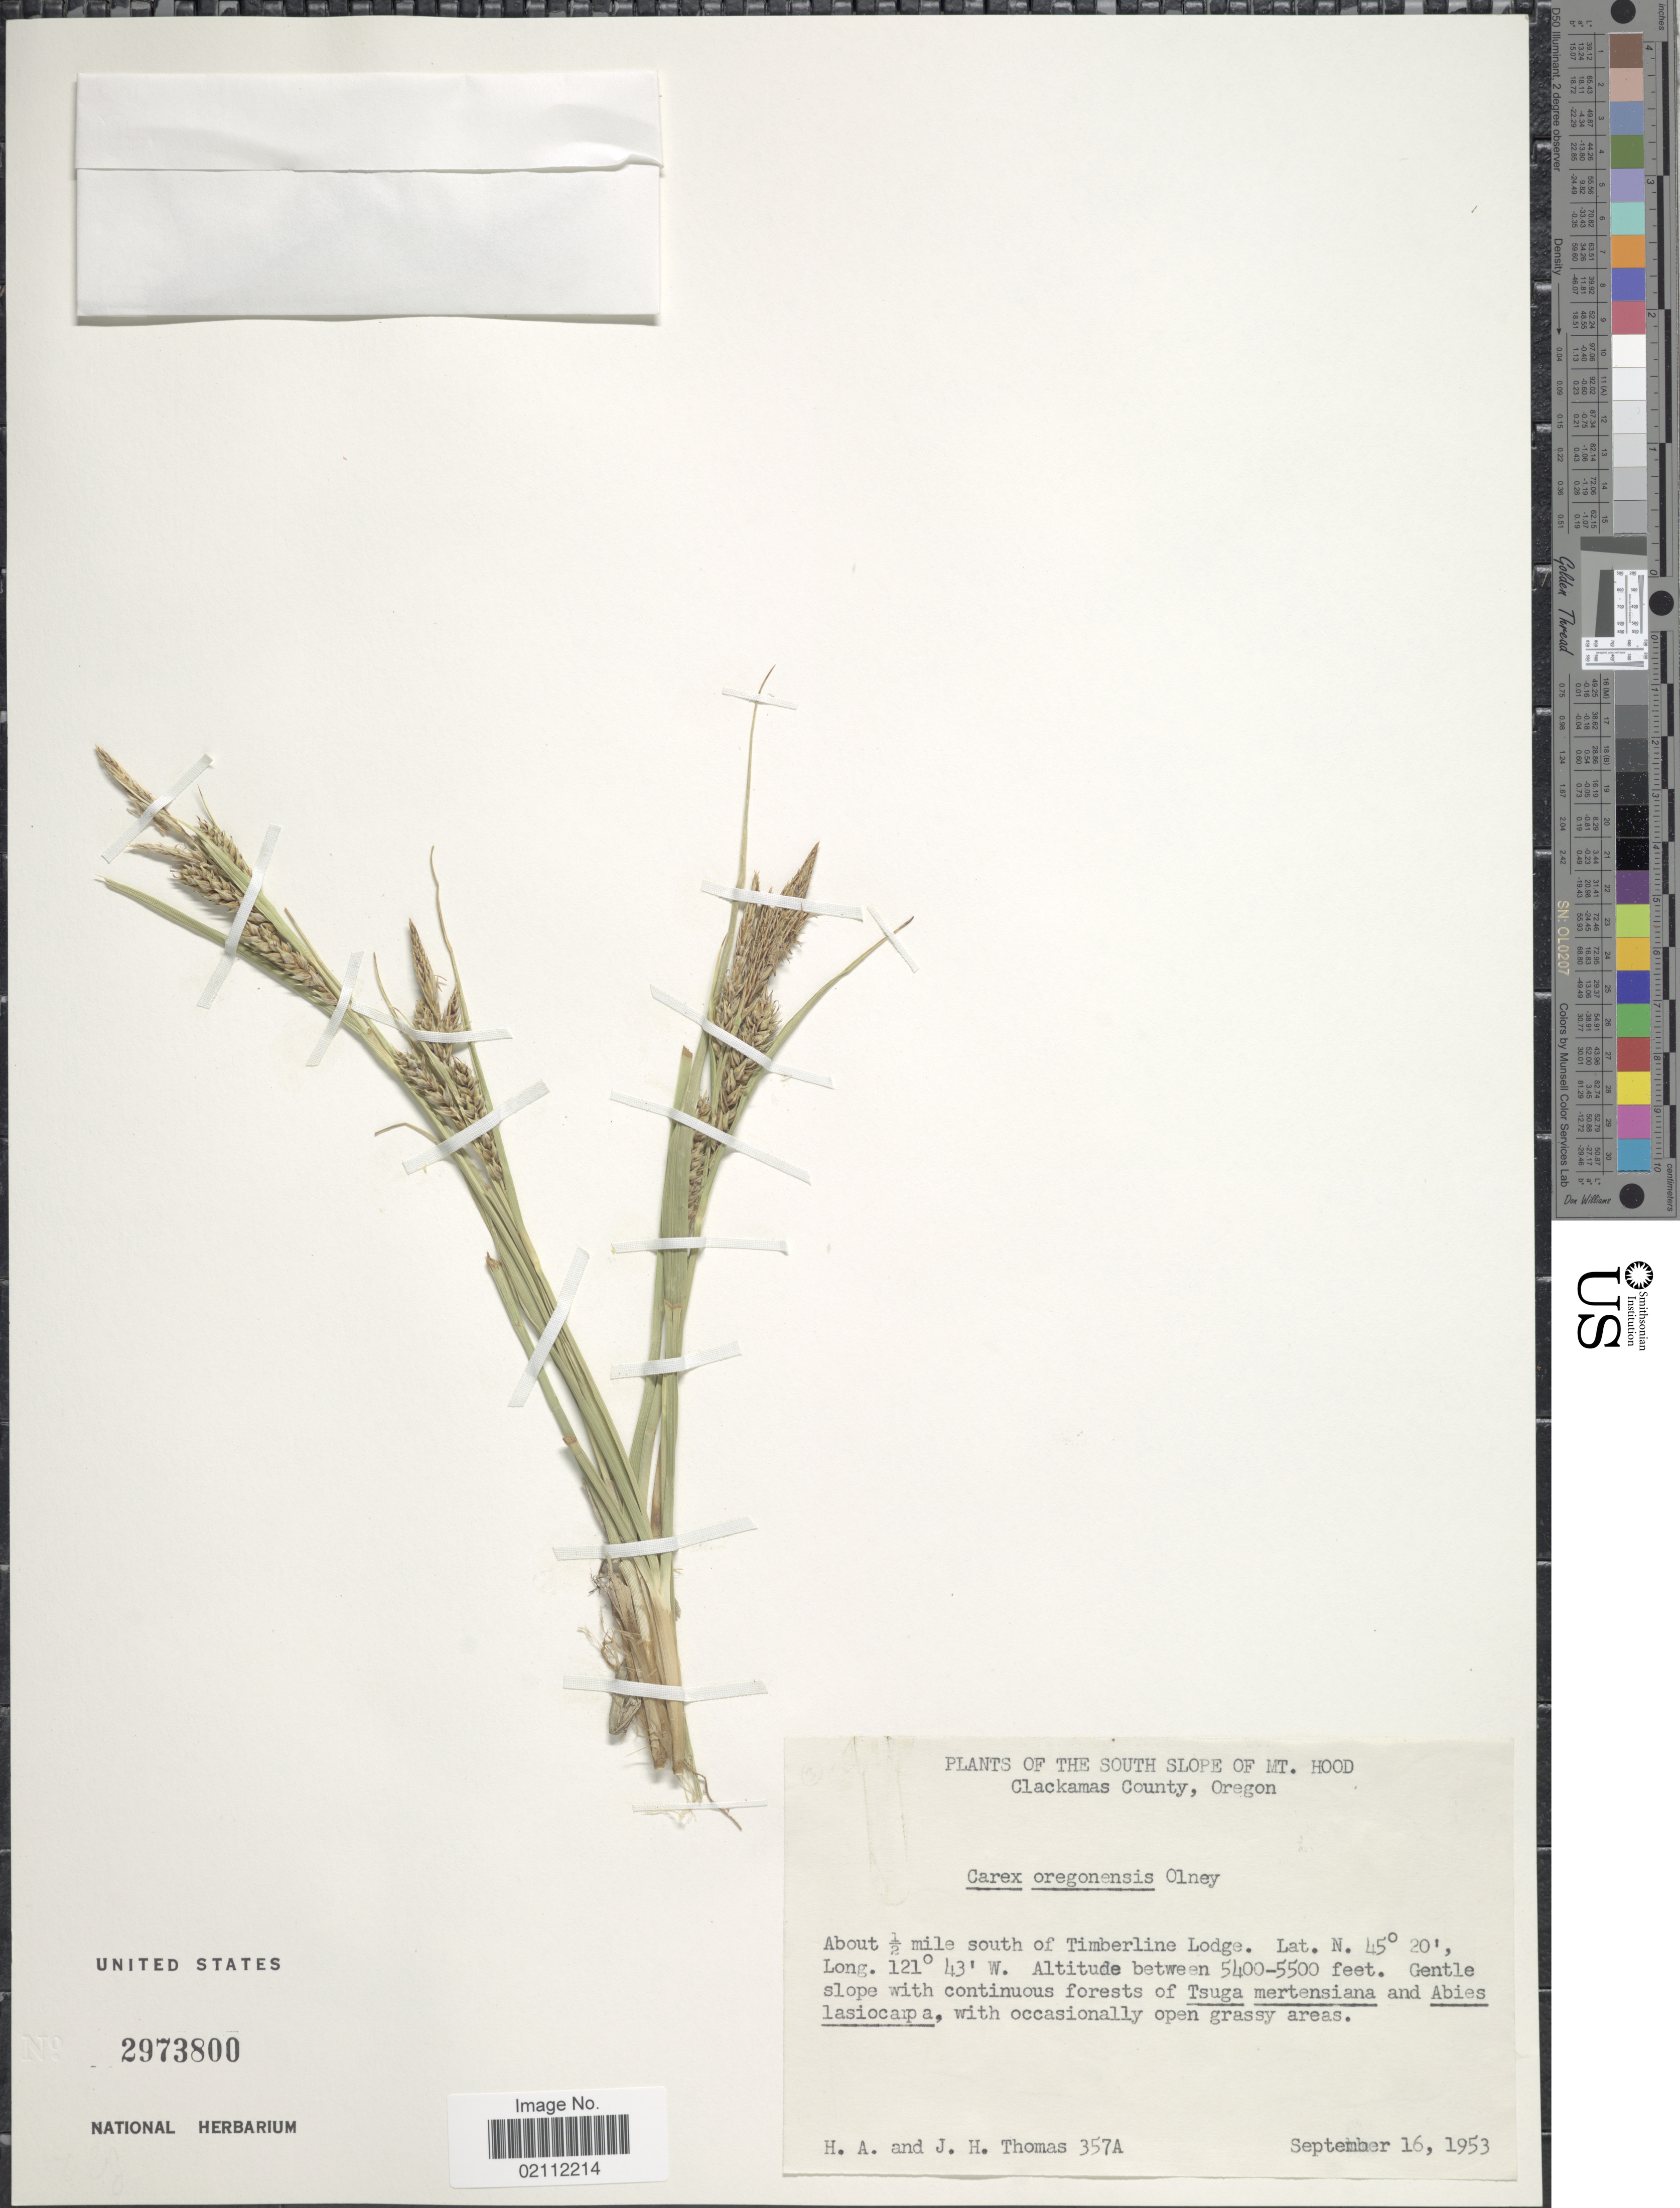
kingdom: Plantae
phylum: Tracheophyta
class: Liliopsida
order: Poales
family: Cyperaceae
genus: Carex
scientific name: Carex halliana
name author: L.H. Bailey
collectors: H. Thomas & J. H. Thomas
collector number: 357A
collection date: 1953-09-16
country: United States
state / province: Oregon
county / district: Clackamas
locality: South slope of Mt. Hood, Clackamas County. About ½ mile south of Tmberline Lodge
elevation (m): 1646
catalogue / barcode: US 2973800